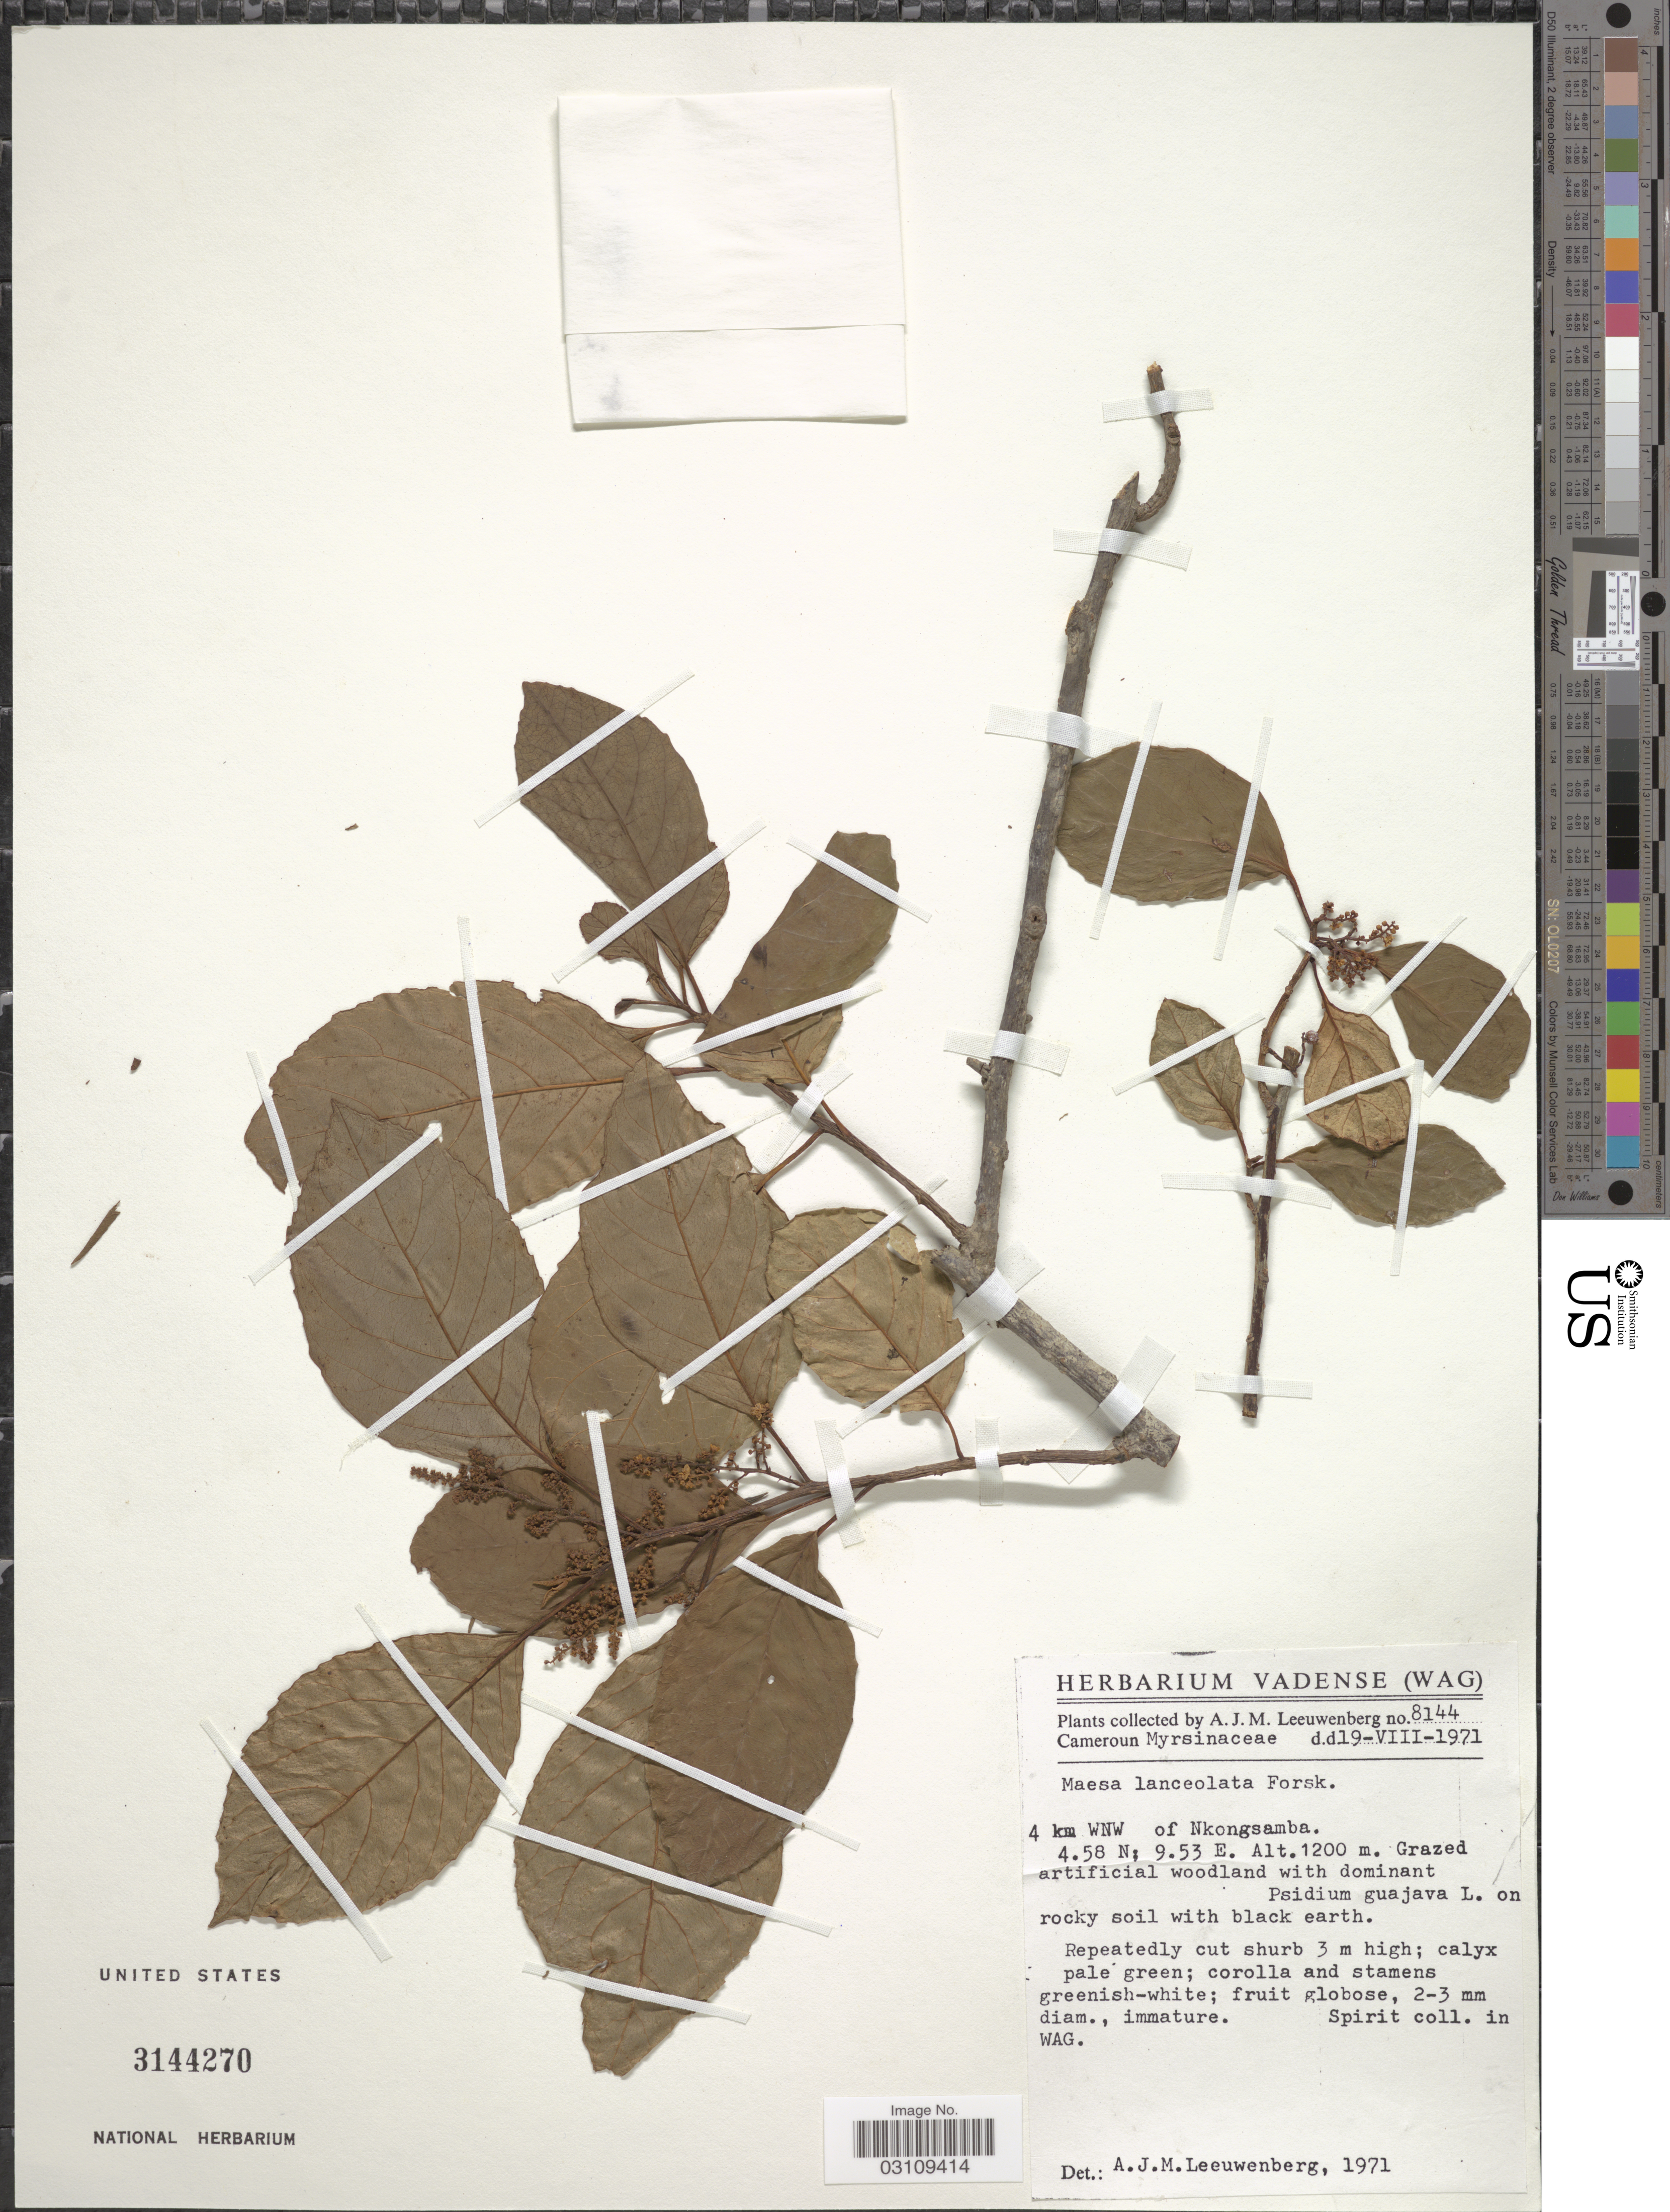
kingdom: Plantae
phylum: Tracheophyta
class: Magnoliopsida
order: Ericales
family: Primulaceae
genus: Maesa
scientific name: Maesa lanceolata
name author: Forssk.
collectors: A. J. M. Leeuwenberg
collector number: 8144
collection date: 1971-08-19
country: Cameroon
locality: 4 km WNW of Nkongsamba.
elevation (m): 1200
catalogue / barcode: US 3144270